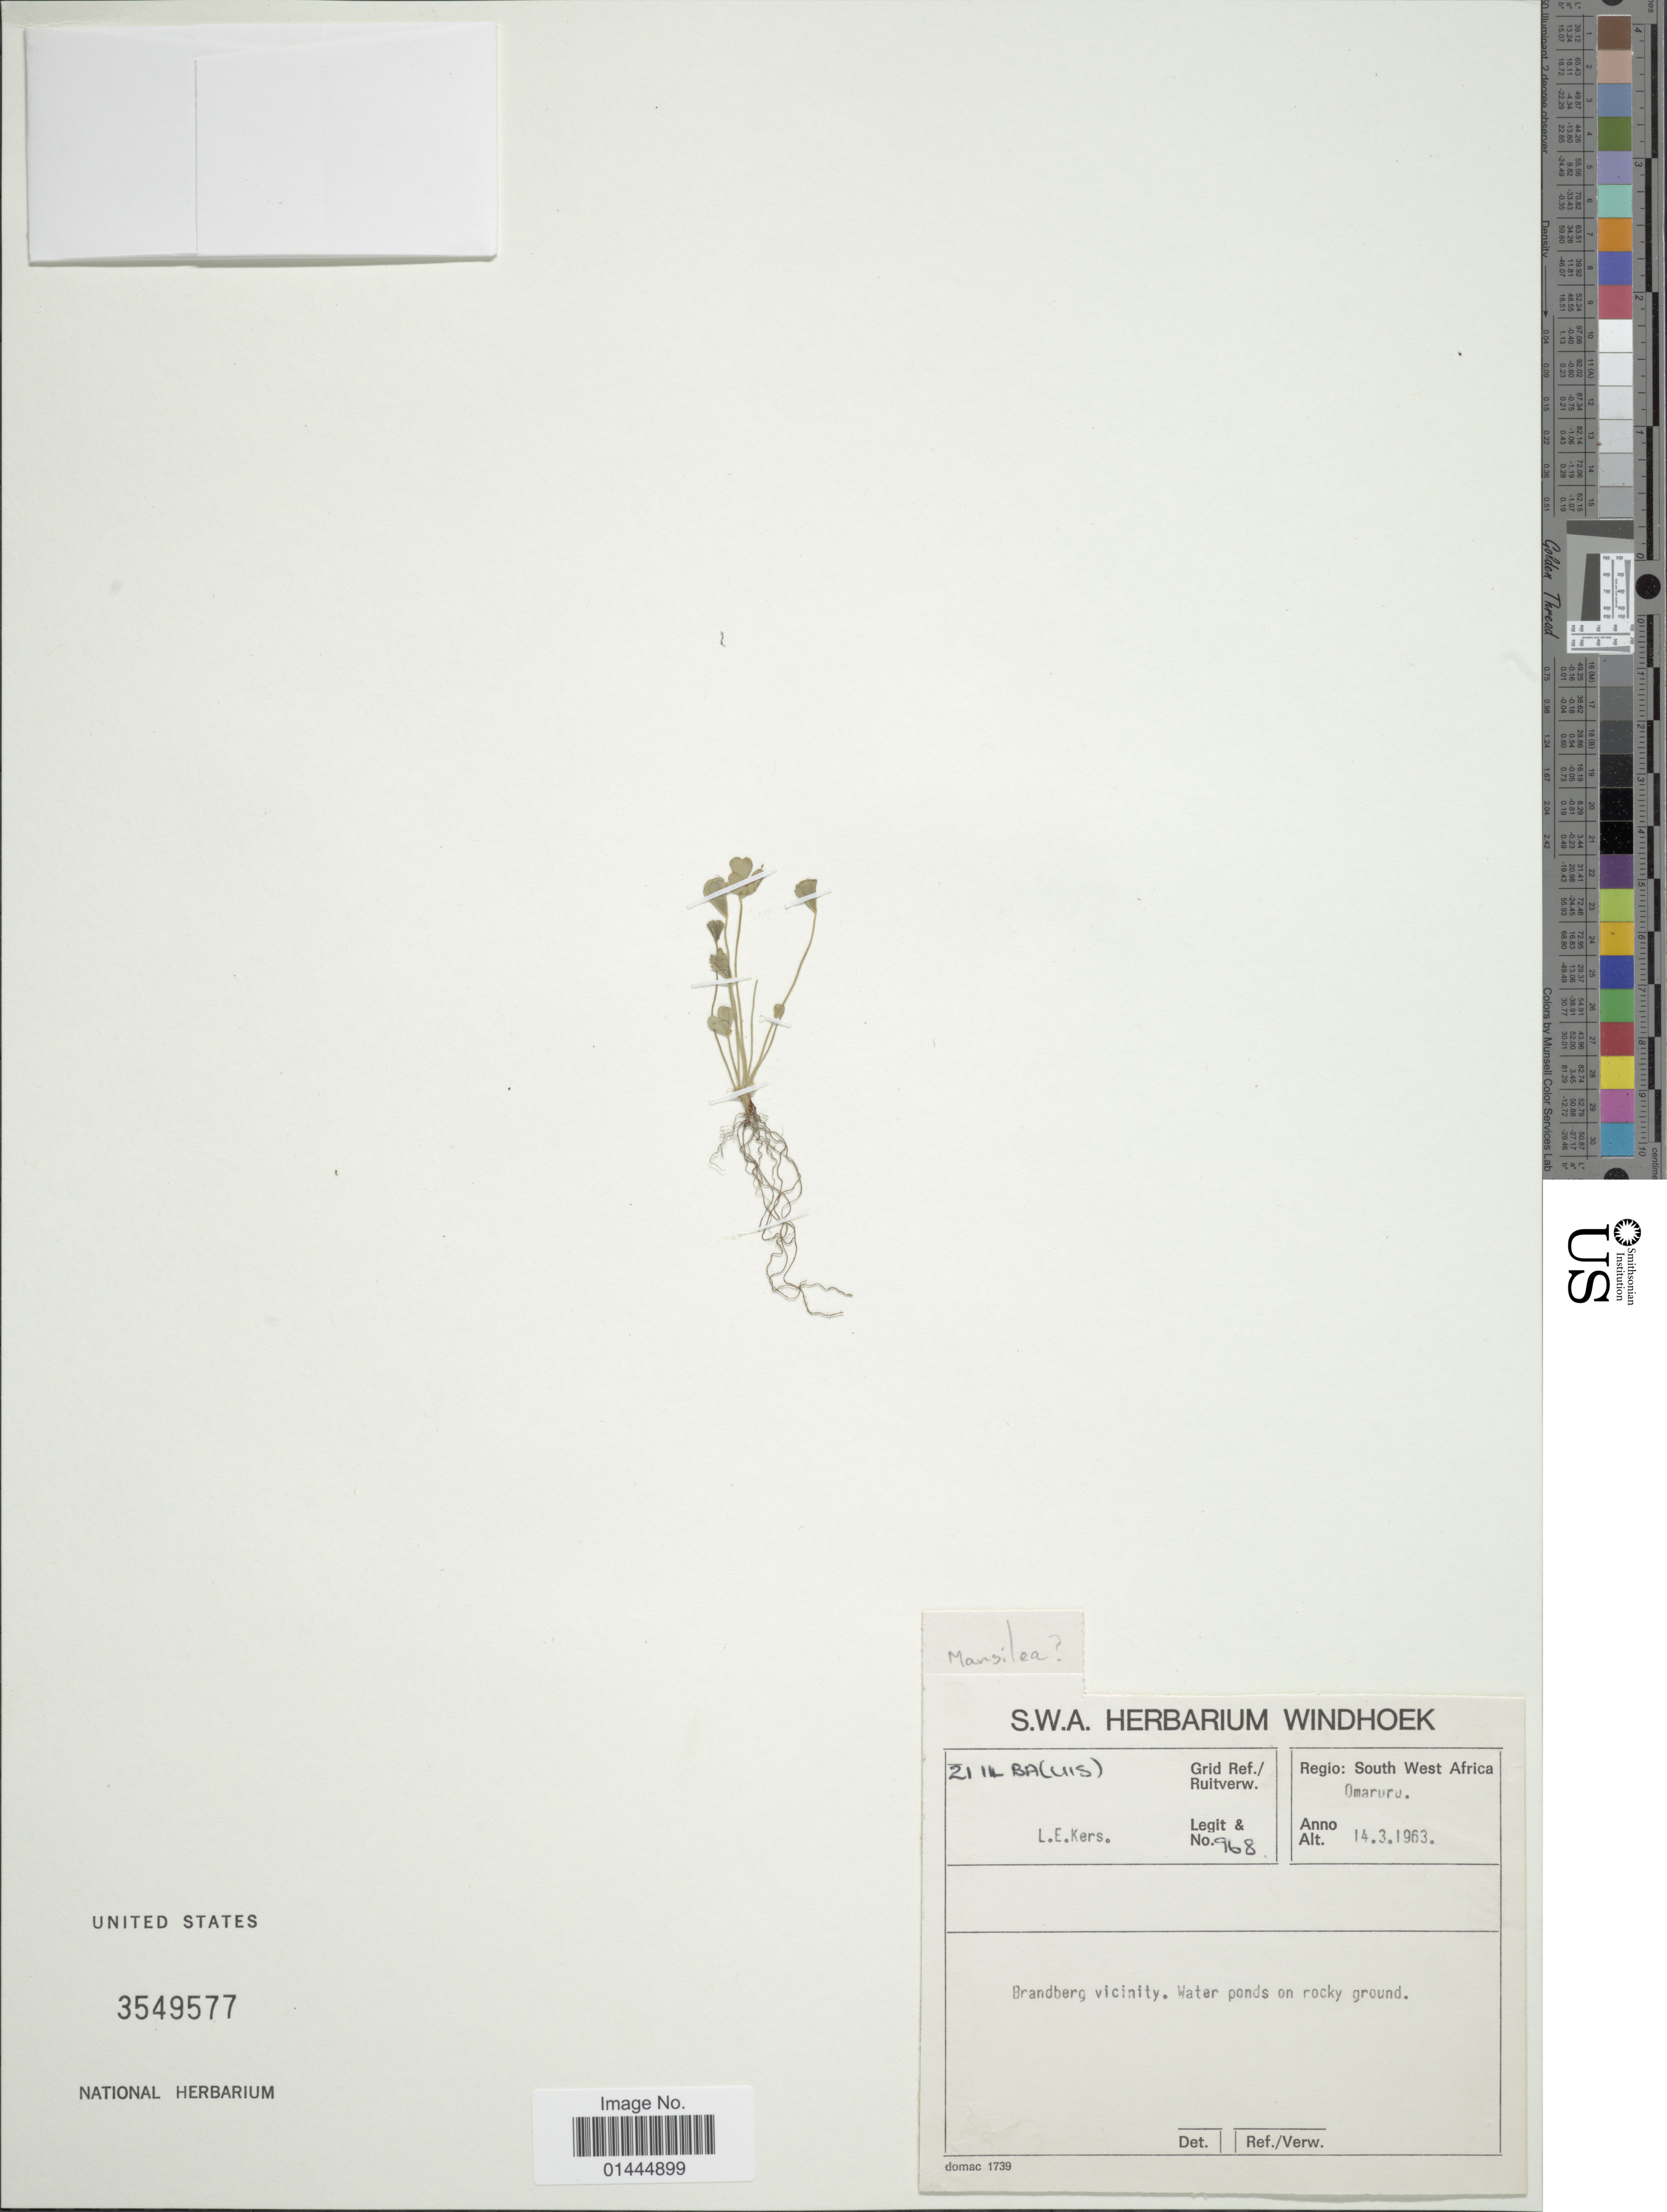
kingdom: Plantae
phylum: Tracheophyta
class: Polypodiopsida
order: Salviniales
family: Marsileaceae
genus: Marsilea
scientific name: Marsilea sp.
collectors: L. E. Kers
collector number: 968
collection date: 1963-03-14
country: Namibia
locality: South West Africa, Omaruru, Brandberg vicinity, water ponds on rocky ground.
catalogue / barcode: US 3549577